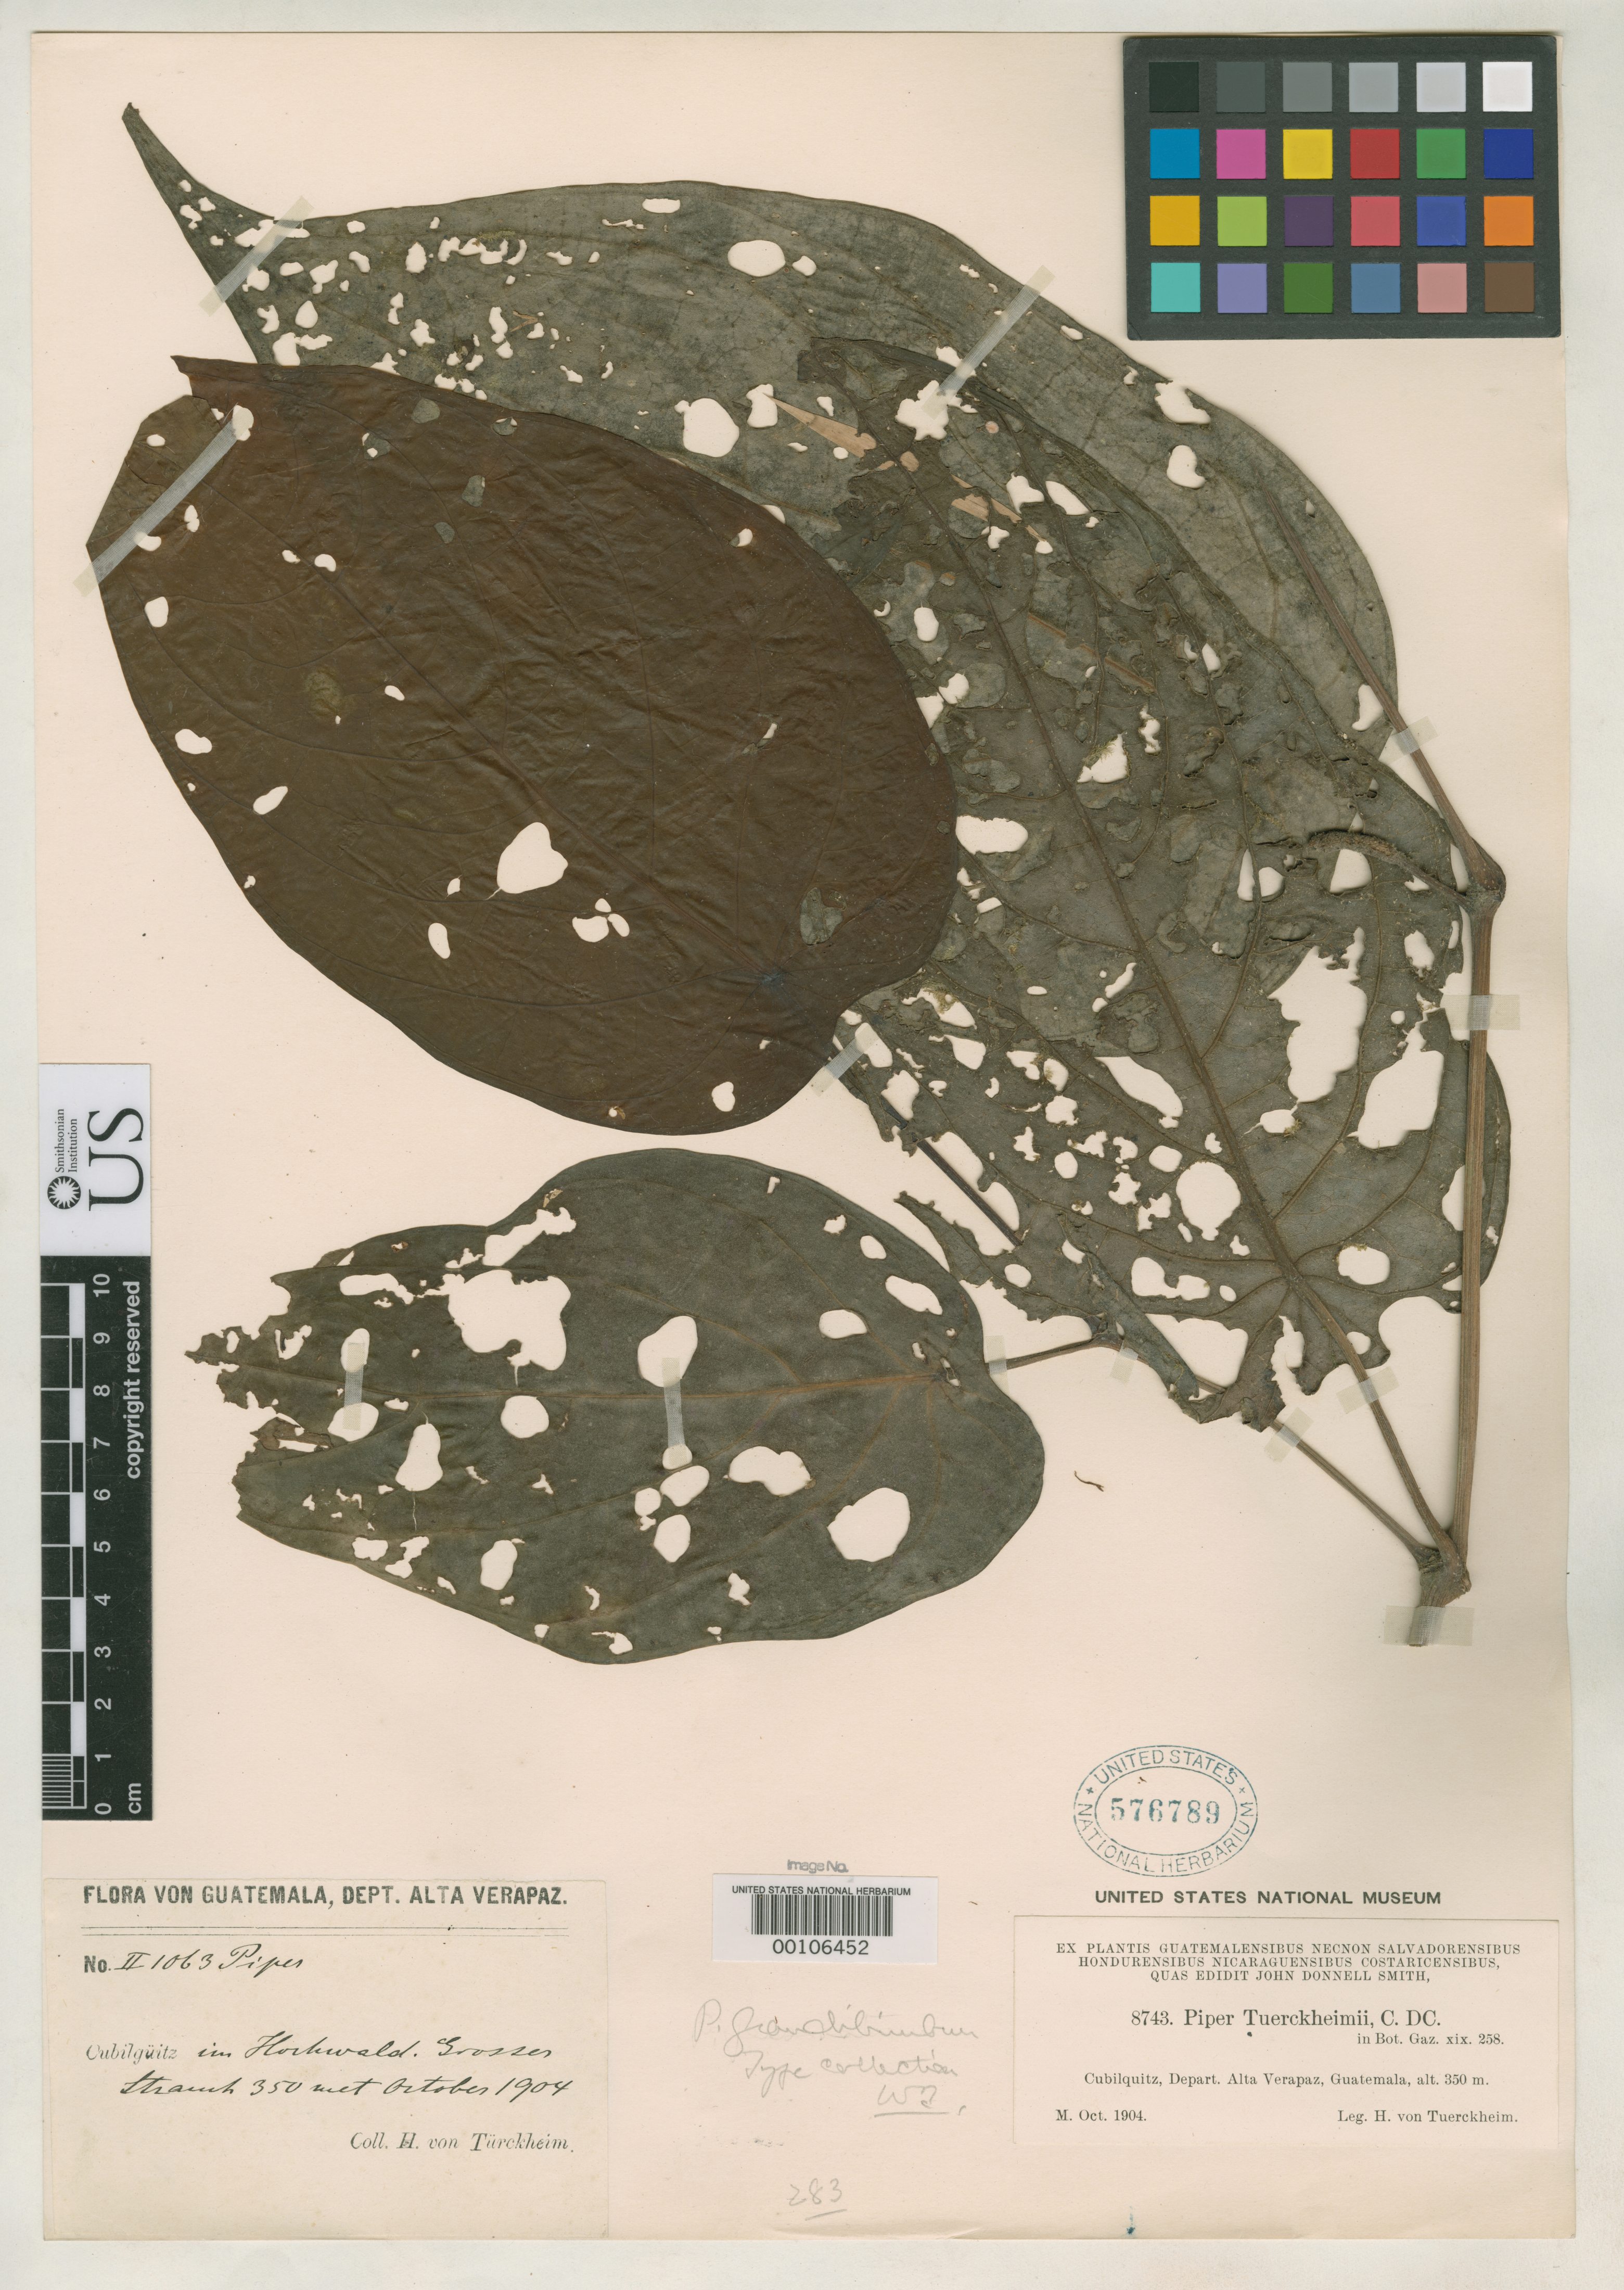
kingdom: Plantae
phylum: Tracheophyta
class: Magnoliopsida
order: Piperales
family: Piperaceae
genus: Piper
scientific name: Piper grandilimbum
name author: C. DC.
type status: Isotype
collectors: H. von Türckheim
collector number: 1490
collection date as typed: Oct 1904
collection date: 1904-10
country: Guatemala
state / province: Alta Verapaz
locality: Near Cubilquitz.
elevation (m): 350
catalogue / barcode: US 576789